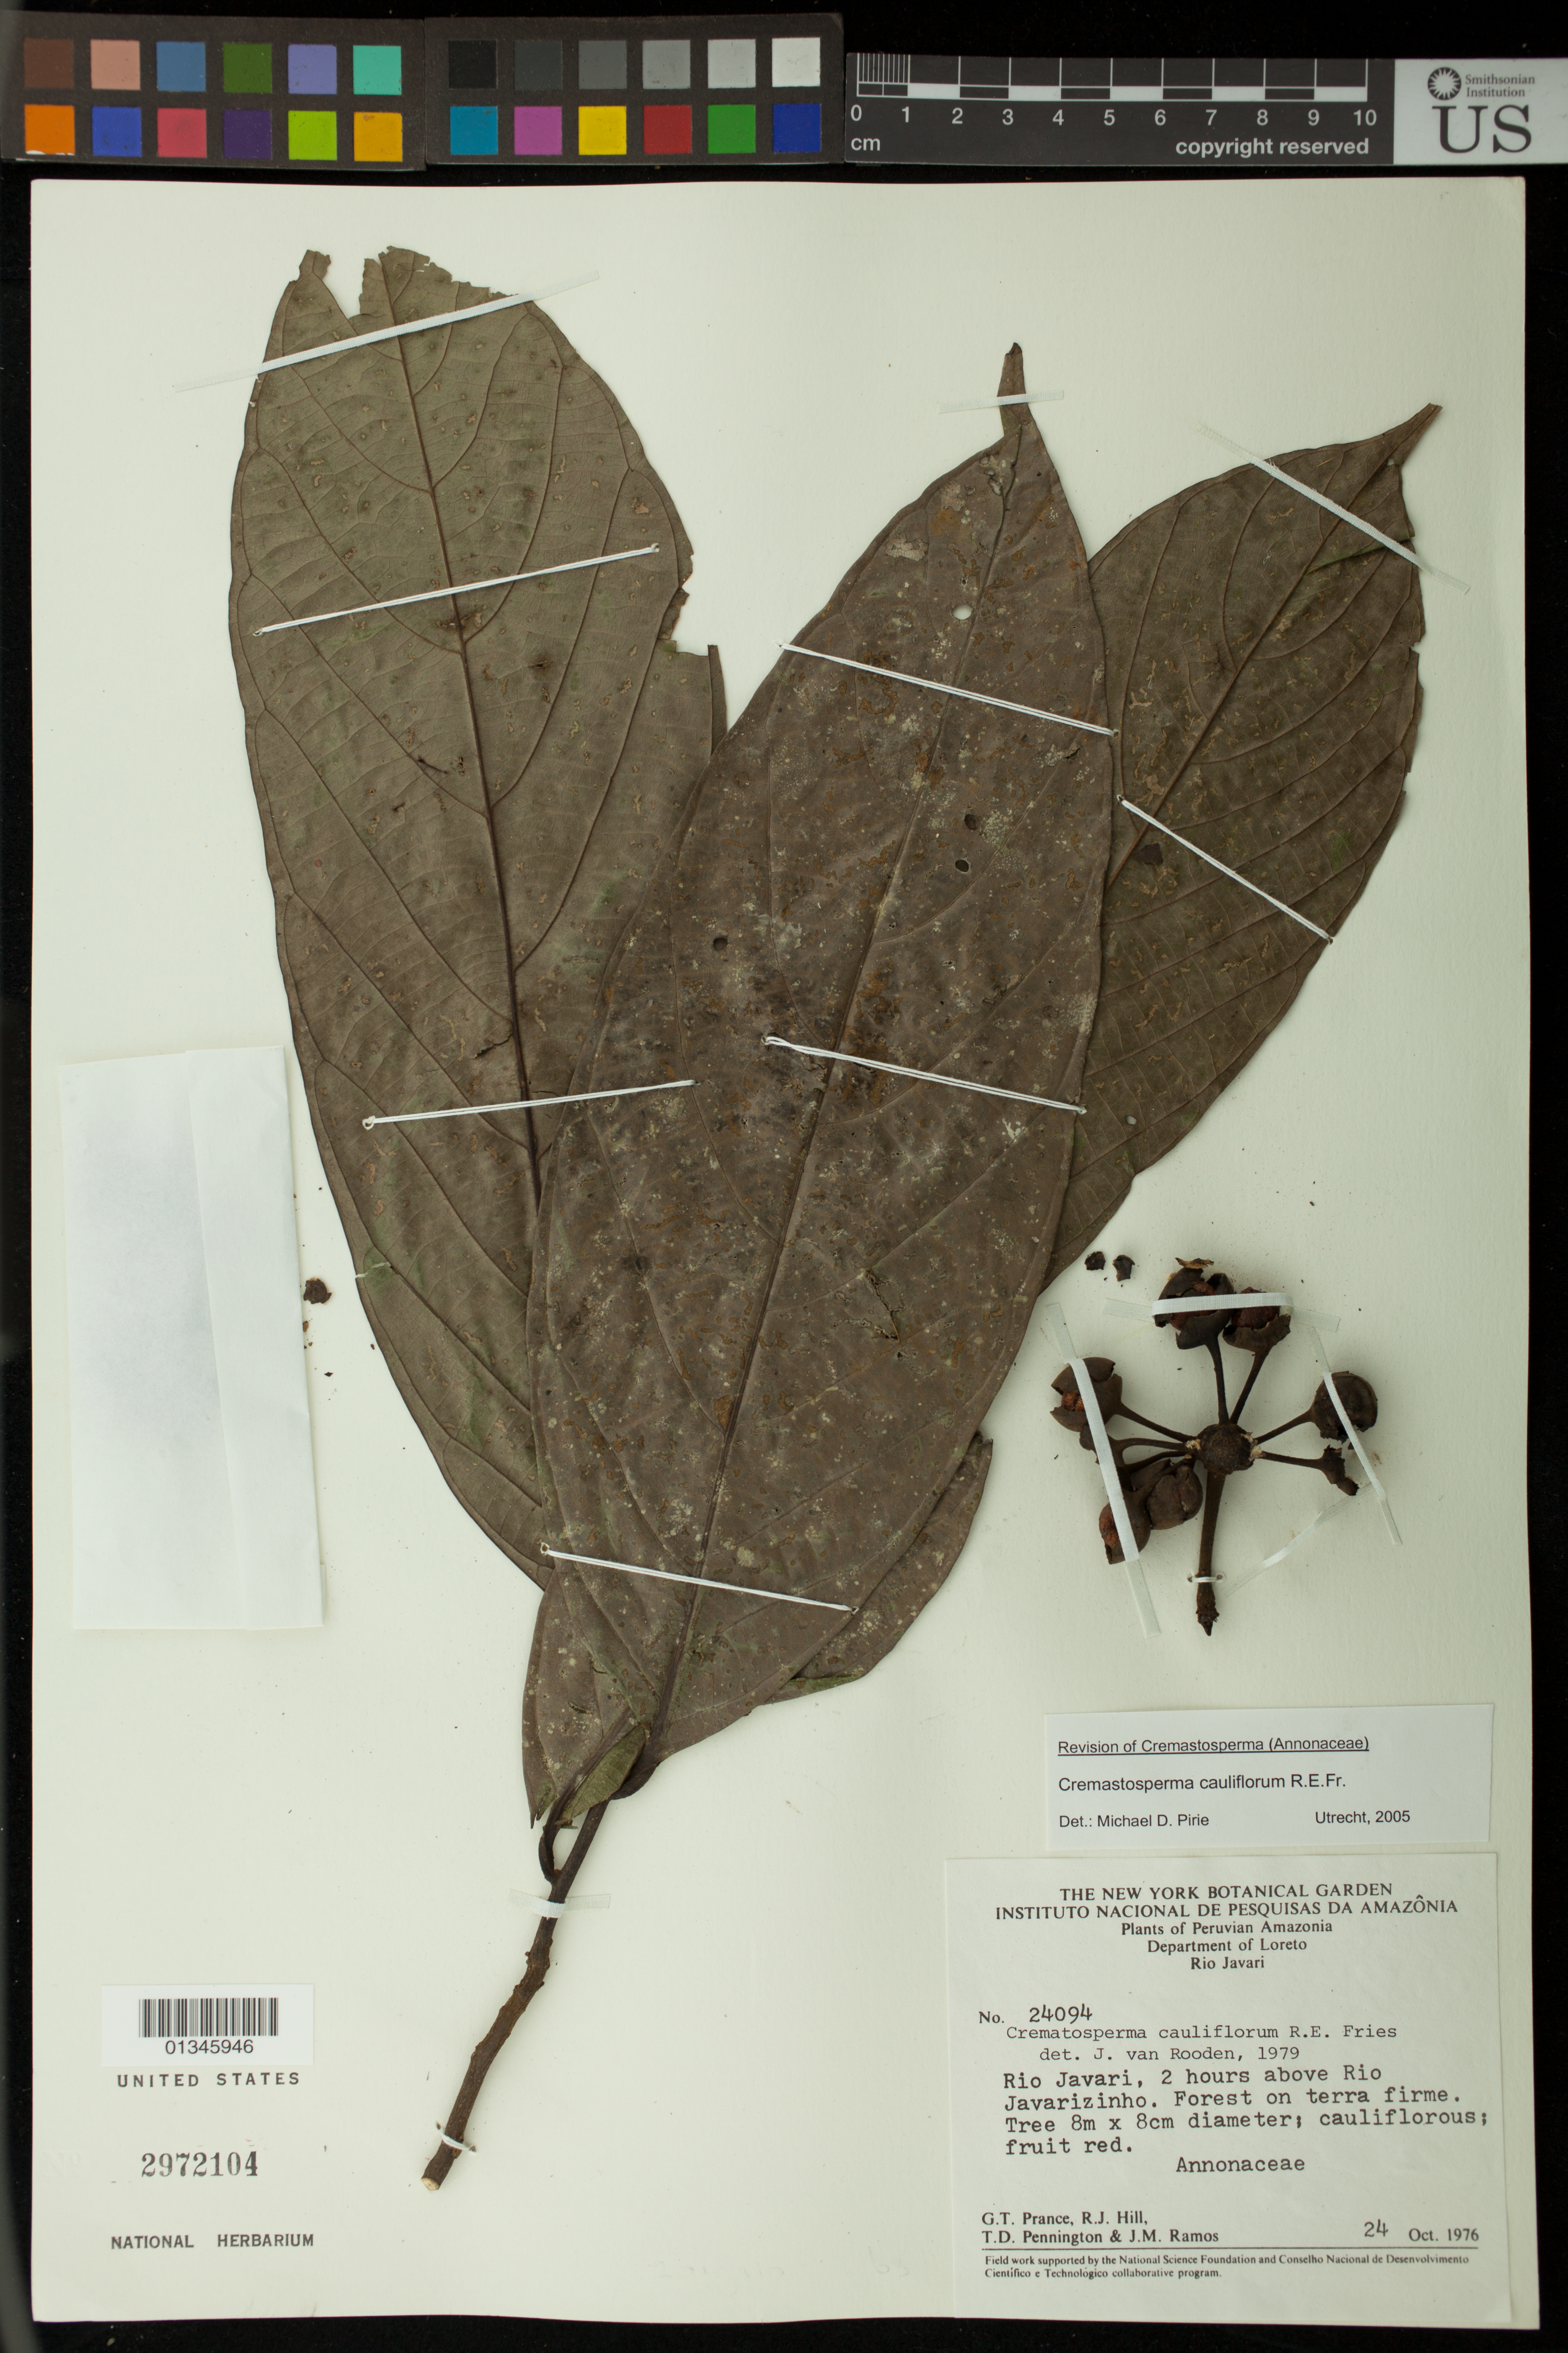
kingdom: Plantae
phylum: Tracheophyta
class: Magnoliopsida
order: Magnoliales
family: Annonaceae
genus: Cremastosperma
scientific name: Cremastosperma cauliflorum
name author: R.E. Fr.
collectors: G. T. Prance, R. J. Hill, T. D. Pennington & J. M. Ramos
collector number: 24094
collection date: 1976-10-24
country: Peru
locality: Rio Javari, 2 hours above Rio Javarizinho.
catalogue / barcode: US 2972104